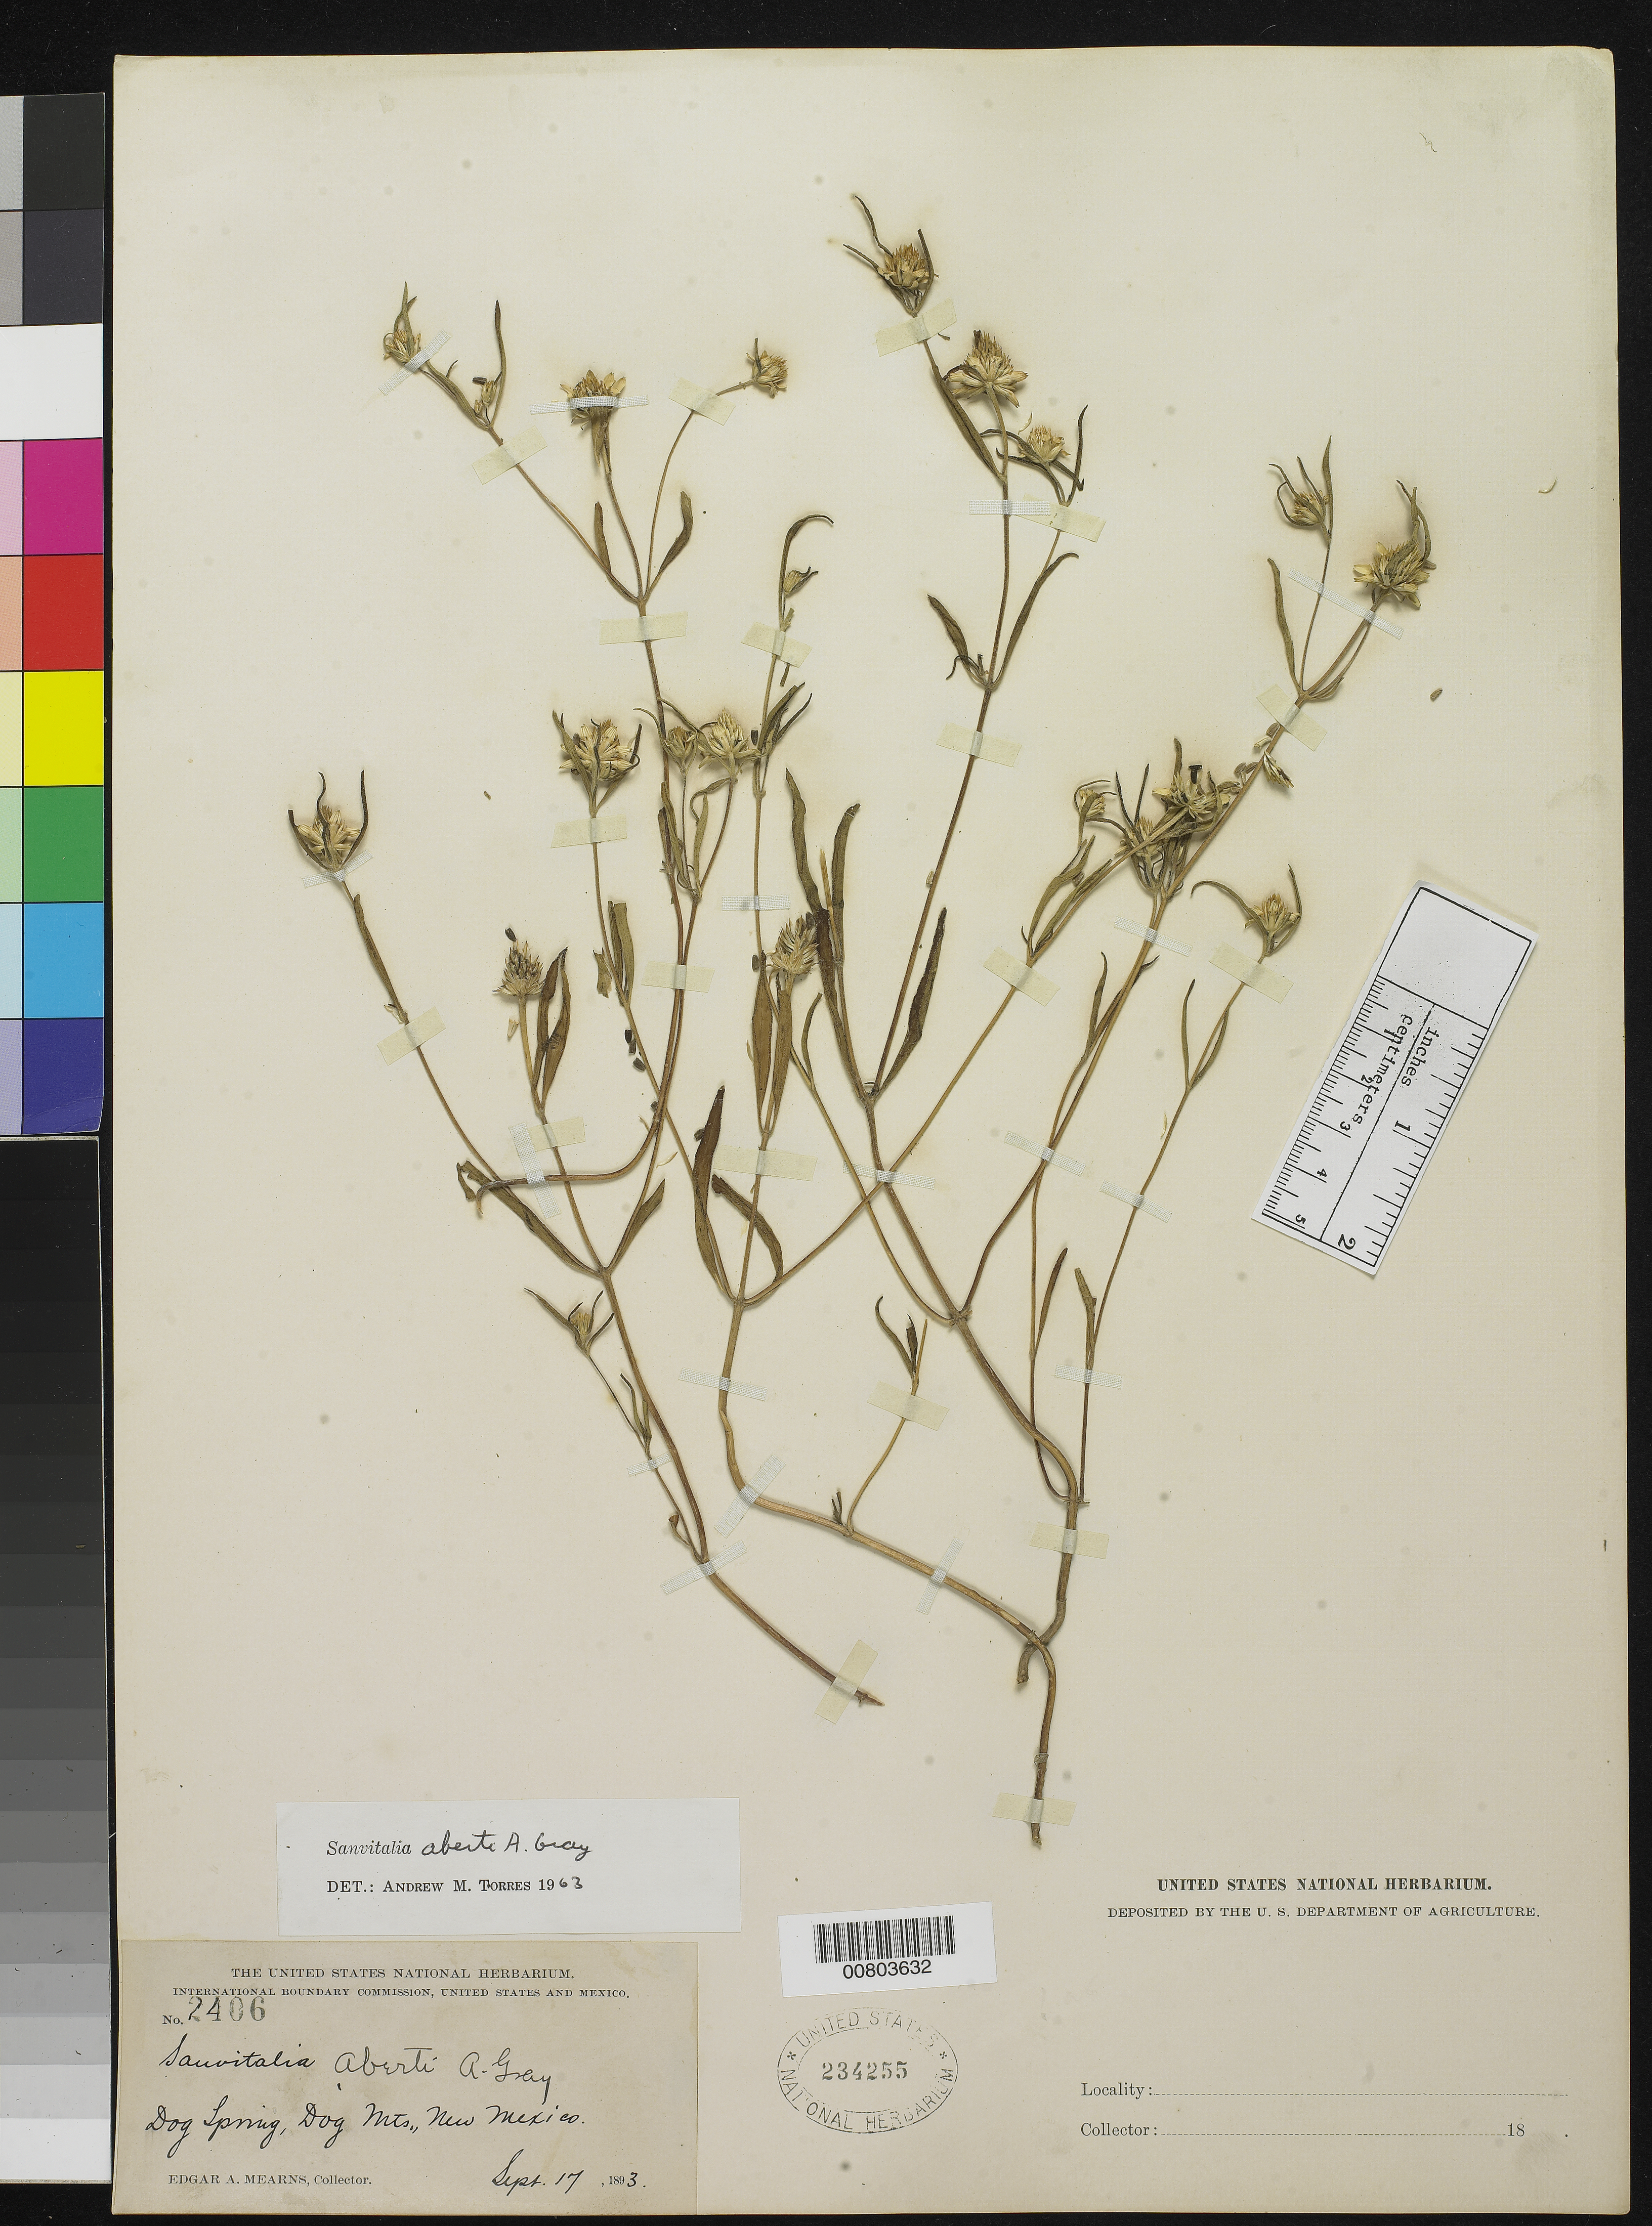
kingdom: Plantae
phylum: Tracheophyta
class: Magnoliopsida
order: Asterales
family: Asteraceae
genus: Sanvitalia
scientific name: Sanvitalia aberti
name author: A. Gray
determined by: Skibicki, Samuel V.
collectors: E. A. Mearns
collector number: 2406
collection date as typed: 17 Sep 1893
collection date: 1893-09-17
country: United States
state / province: New Mexico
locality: Dog Spring, Dog Mts., New Mexico.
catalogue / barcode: US 234255